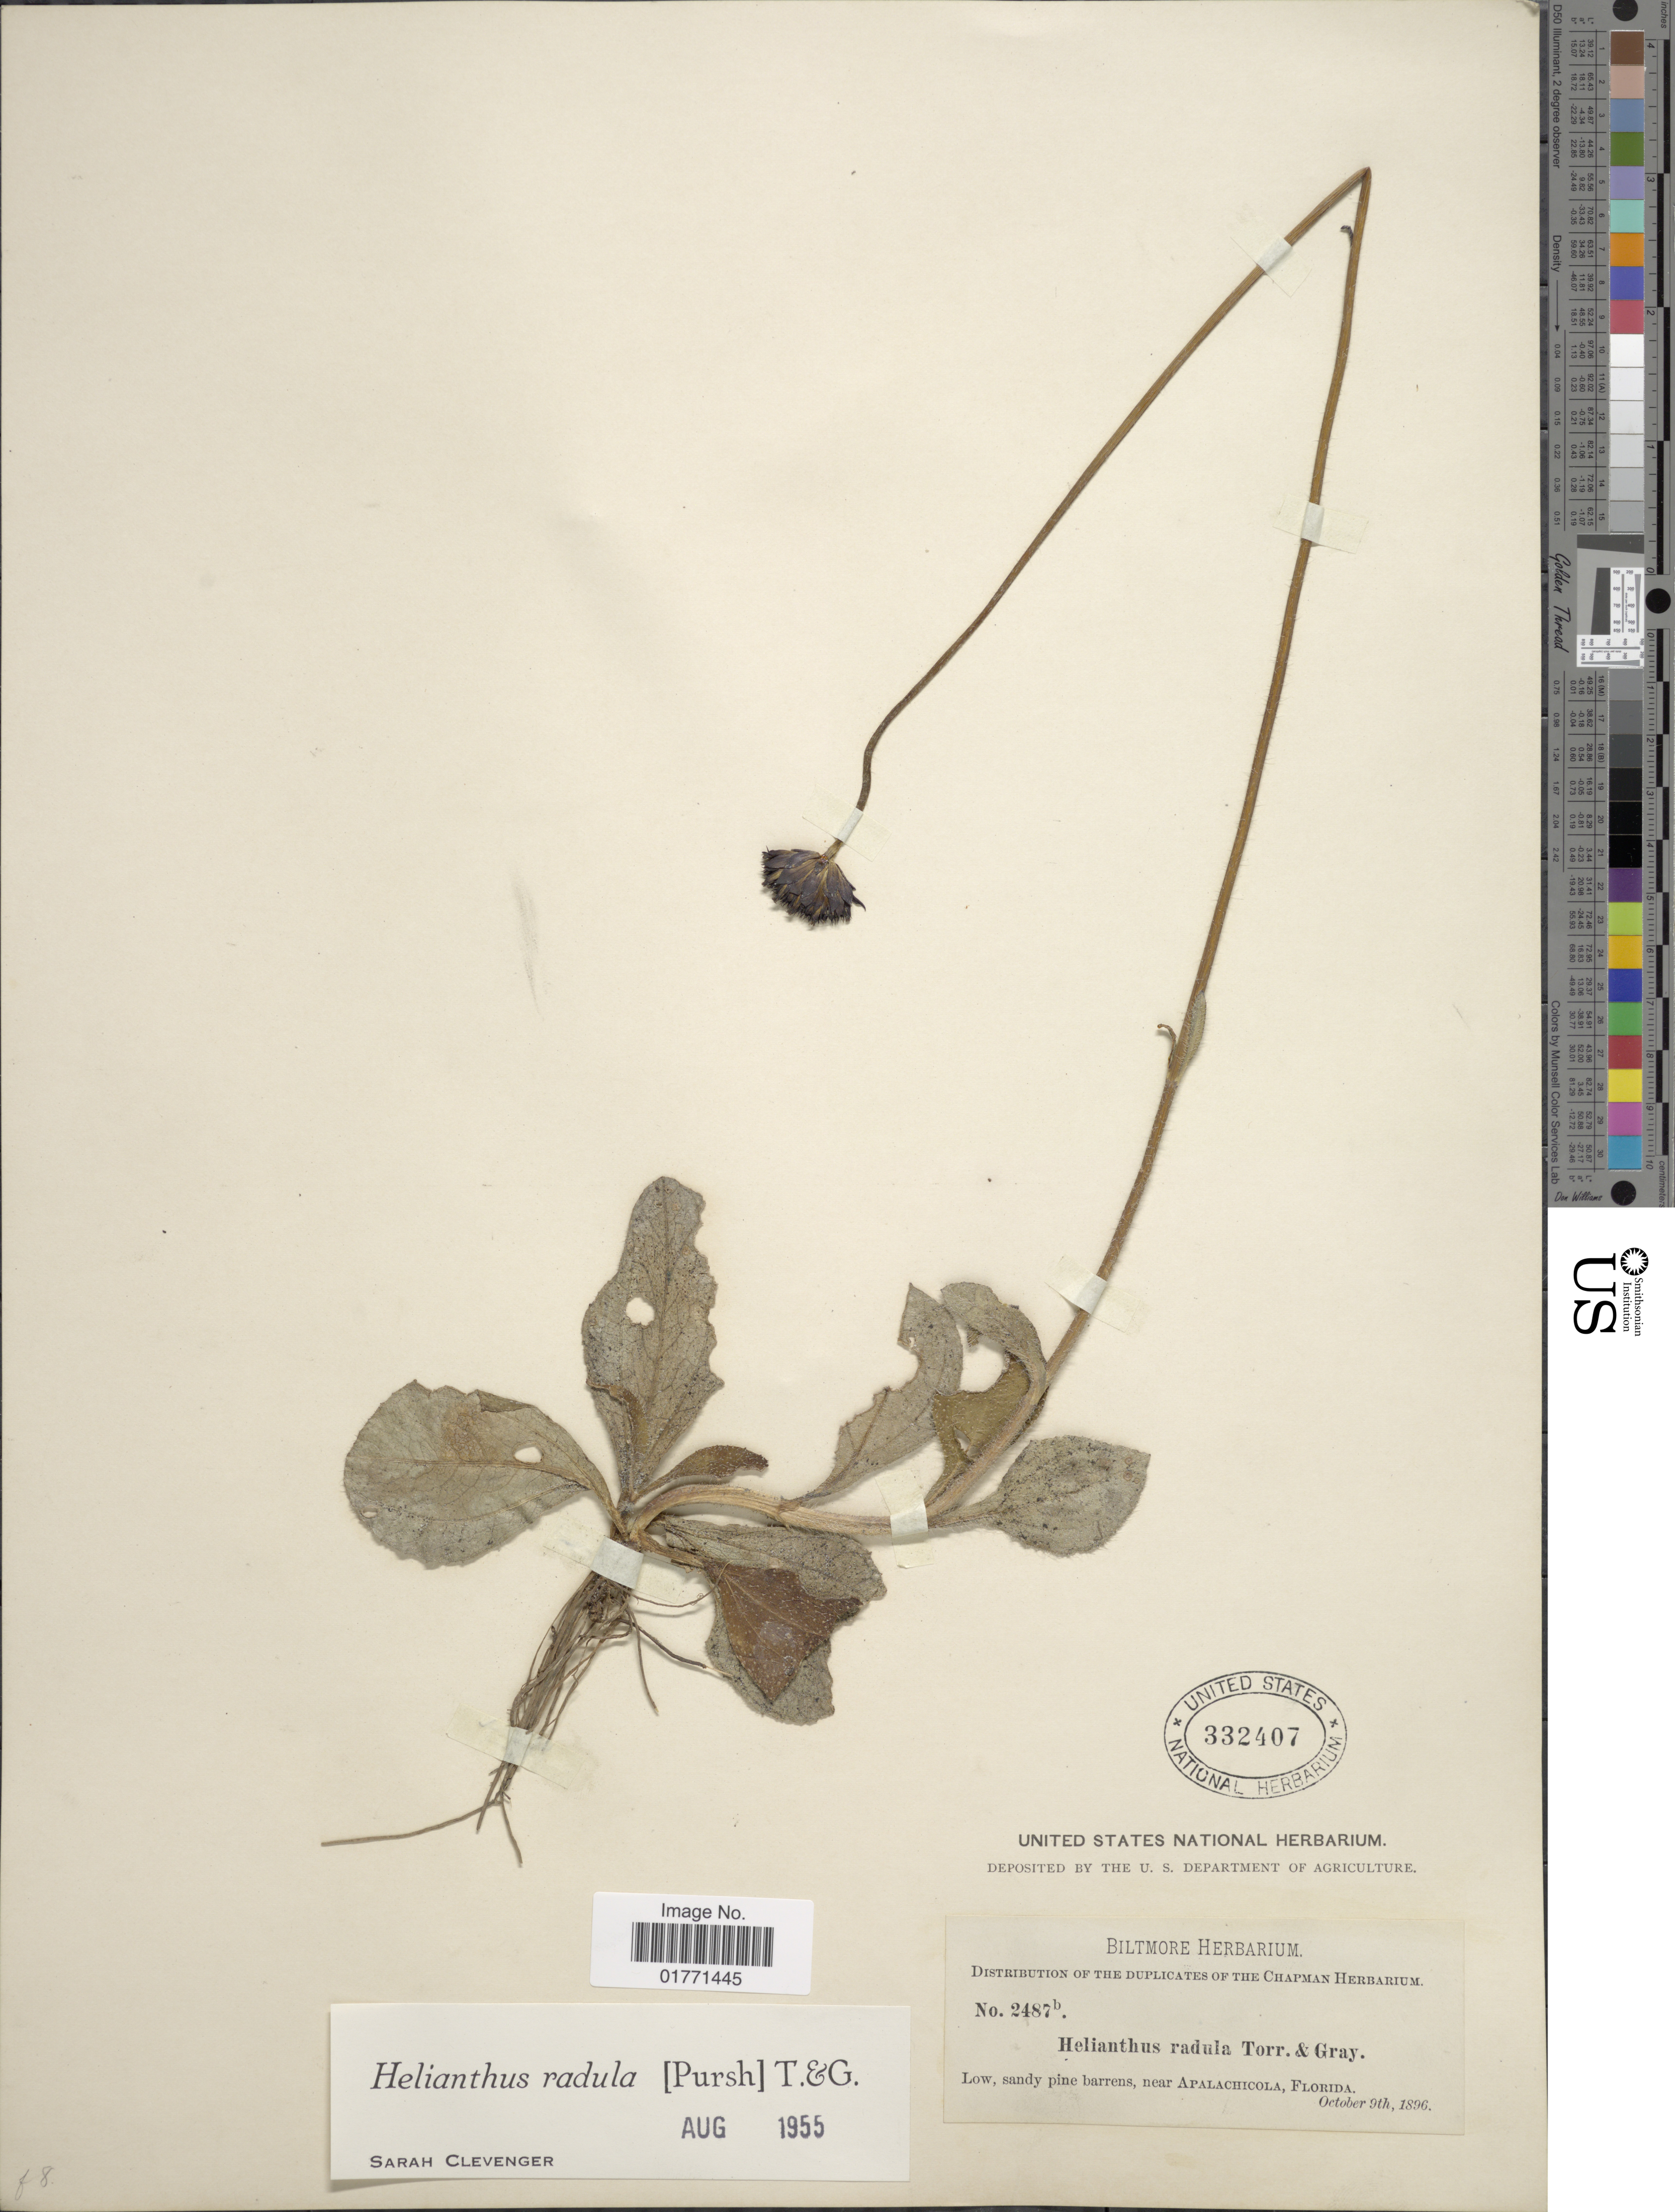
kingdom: Plantae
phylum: Tracheophyta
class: Magnoliopsida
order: Asterales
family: Asteraceae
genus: Helianthus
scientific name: Helianthus radula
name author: (Pursh) Torr. & A. Gray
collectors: ex herb. Biltmore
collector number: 2487b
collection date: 1896-10-09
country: United States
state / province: Florida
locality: Near Apalachicola, Florida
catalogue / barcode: US 332407